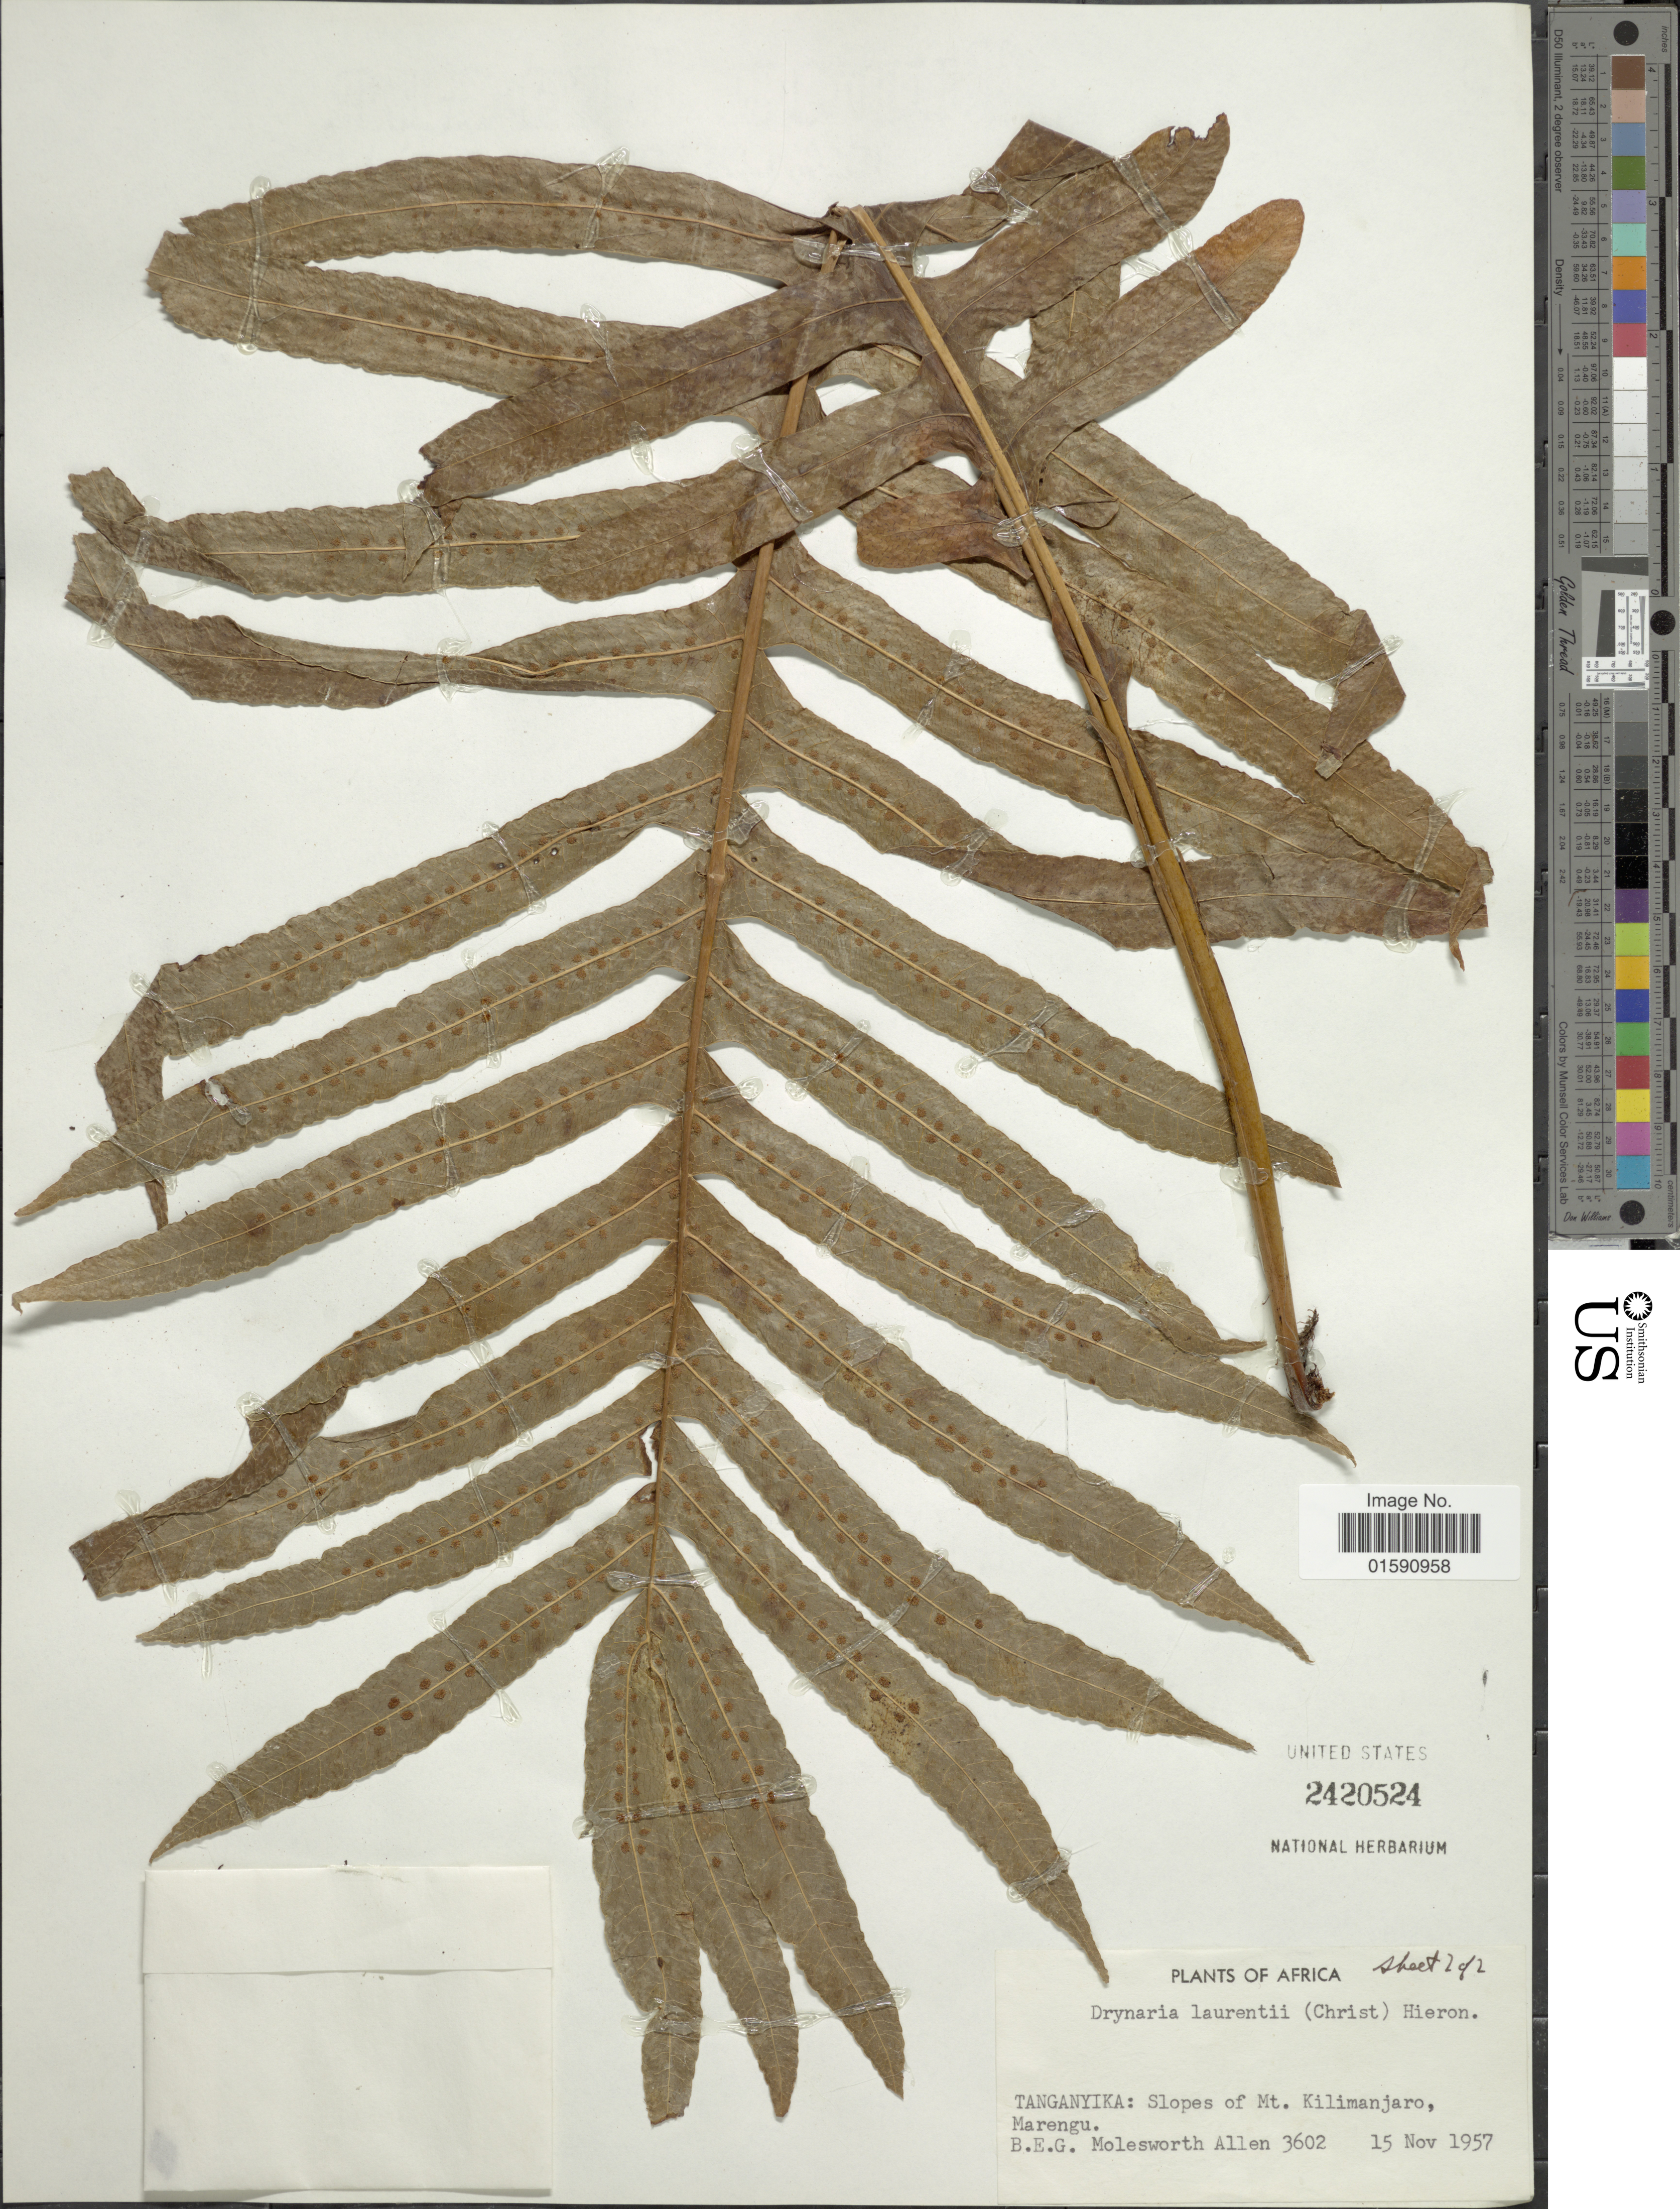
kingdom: Plantae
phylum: Tracheophyta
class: Polypodiopsida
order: Polypodiales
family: Polypodiaceae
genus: Drynaria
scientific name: Drynaria laurentii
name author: (Christ) Hieron.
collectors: B. E. G. Molesworth-Allen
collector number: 3602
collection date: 1957-11-15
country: Tanzania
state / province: Kilimanjaro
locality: Tangany8ika: Slopes of Mt. Kilimanjaro, Marengu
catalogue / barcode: US 2420524